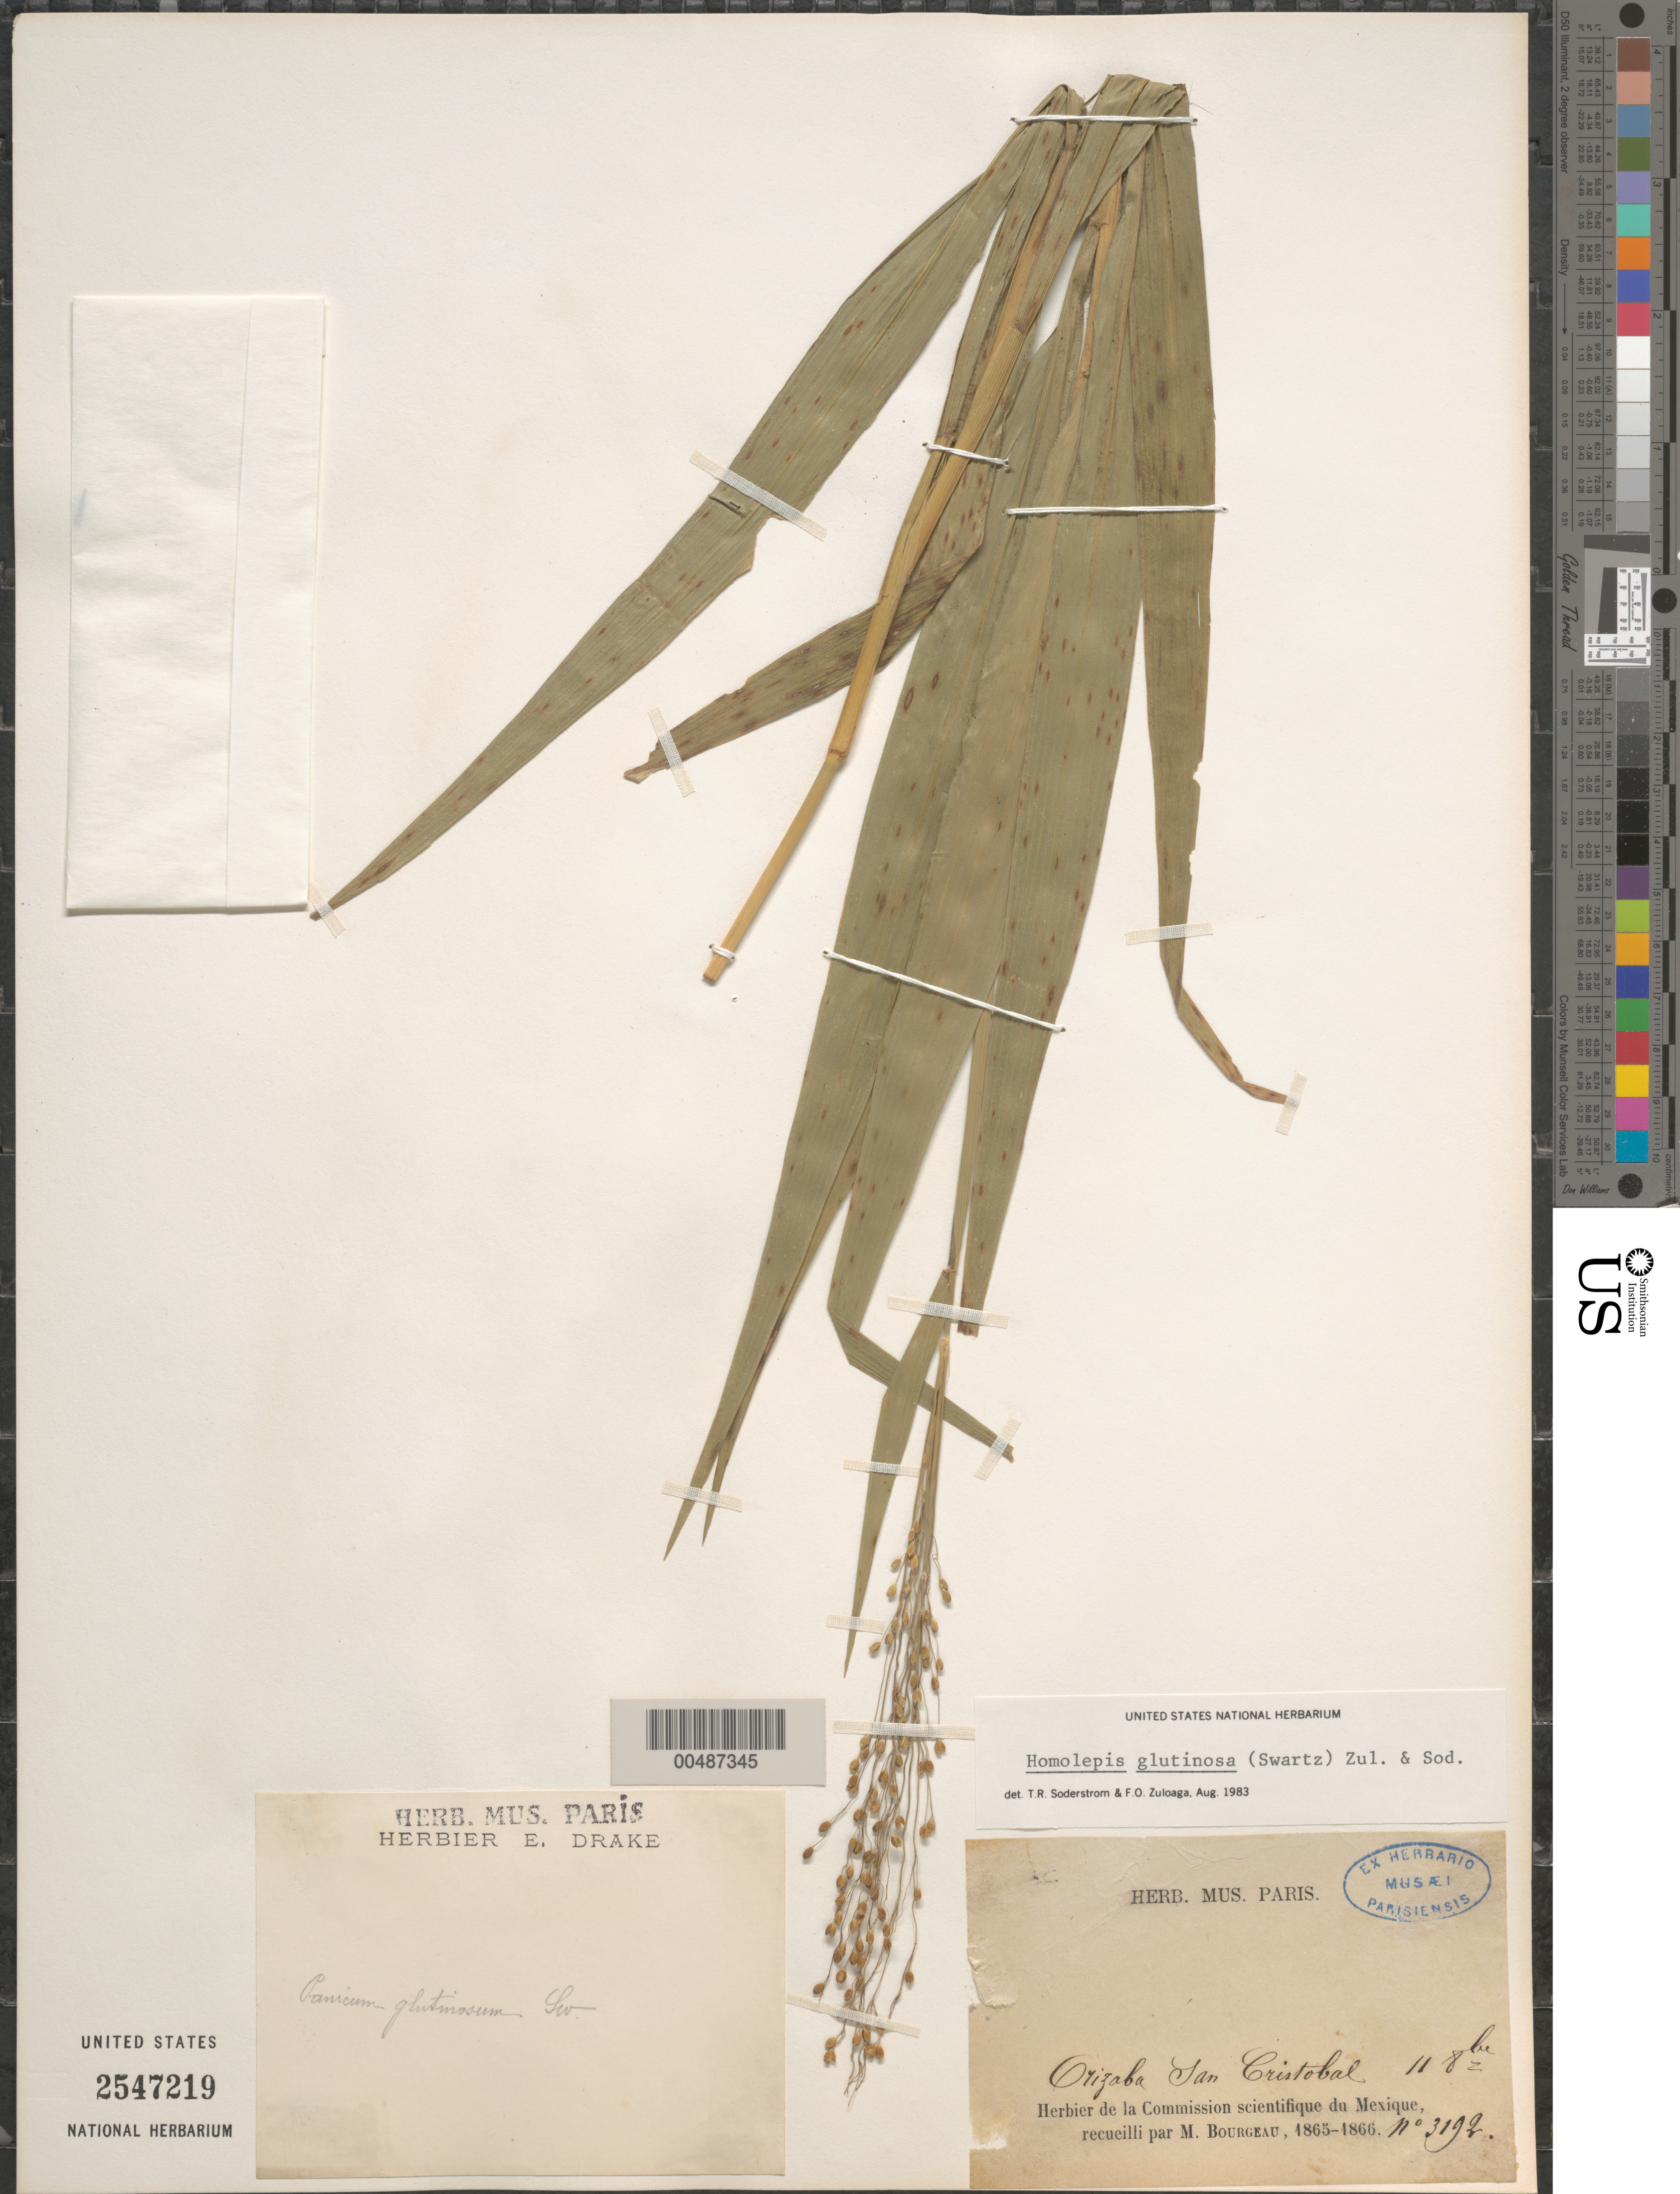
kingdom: Plantae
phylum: Tracheophyta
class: Liliopsida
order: Poales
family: Poaceae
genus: Homolepis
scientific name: Homolepis glutinosa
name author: (Sw.) Zuloaga & Soderstr.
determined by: Soderstrom, T. R.; Zuloaga, F. O.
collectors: E. Bourgeau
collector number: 3192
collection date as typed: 11 Jul 1865 or 11 Jul 1866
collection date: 1865-07-11 or 1866-07-11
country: Mexico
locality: Orizaba, San Cristobal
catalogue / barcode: US 2547219